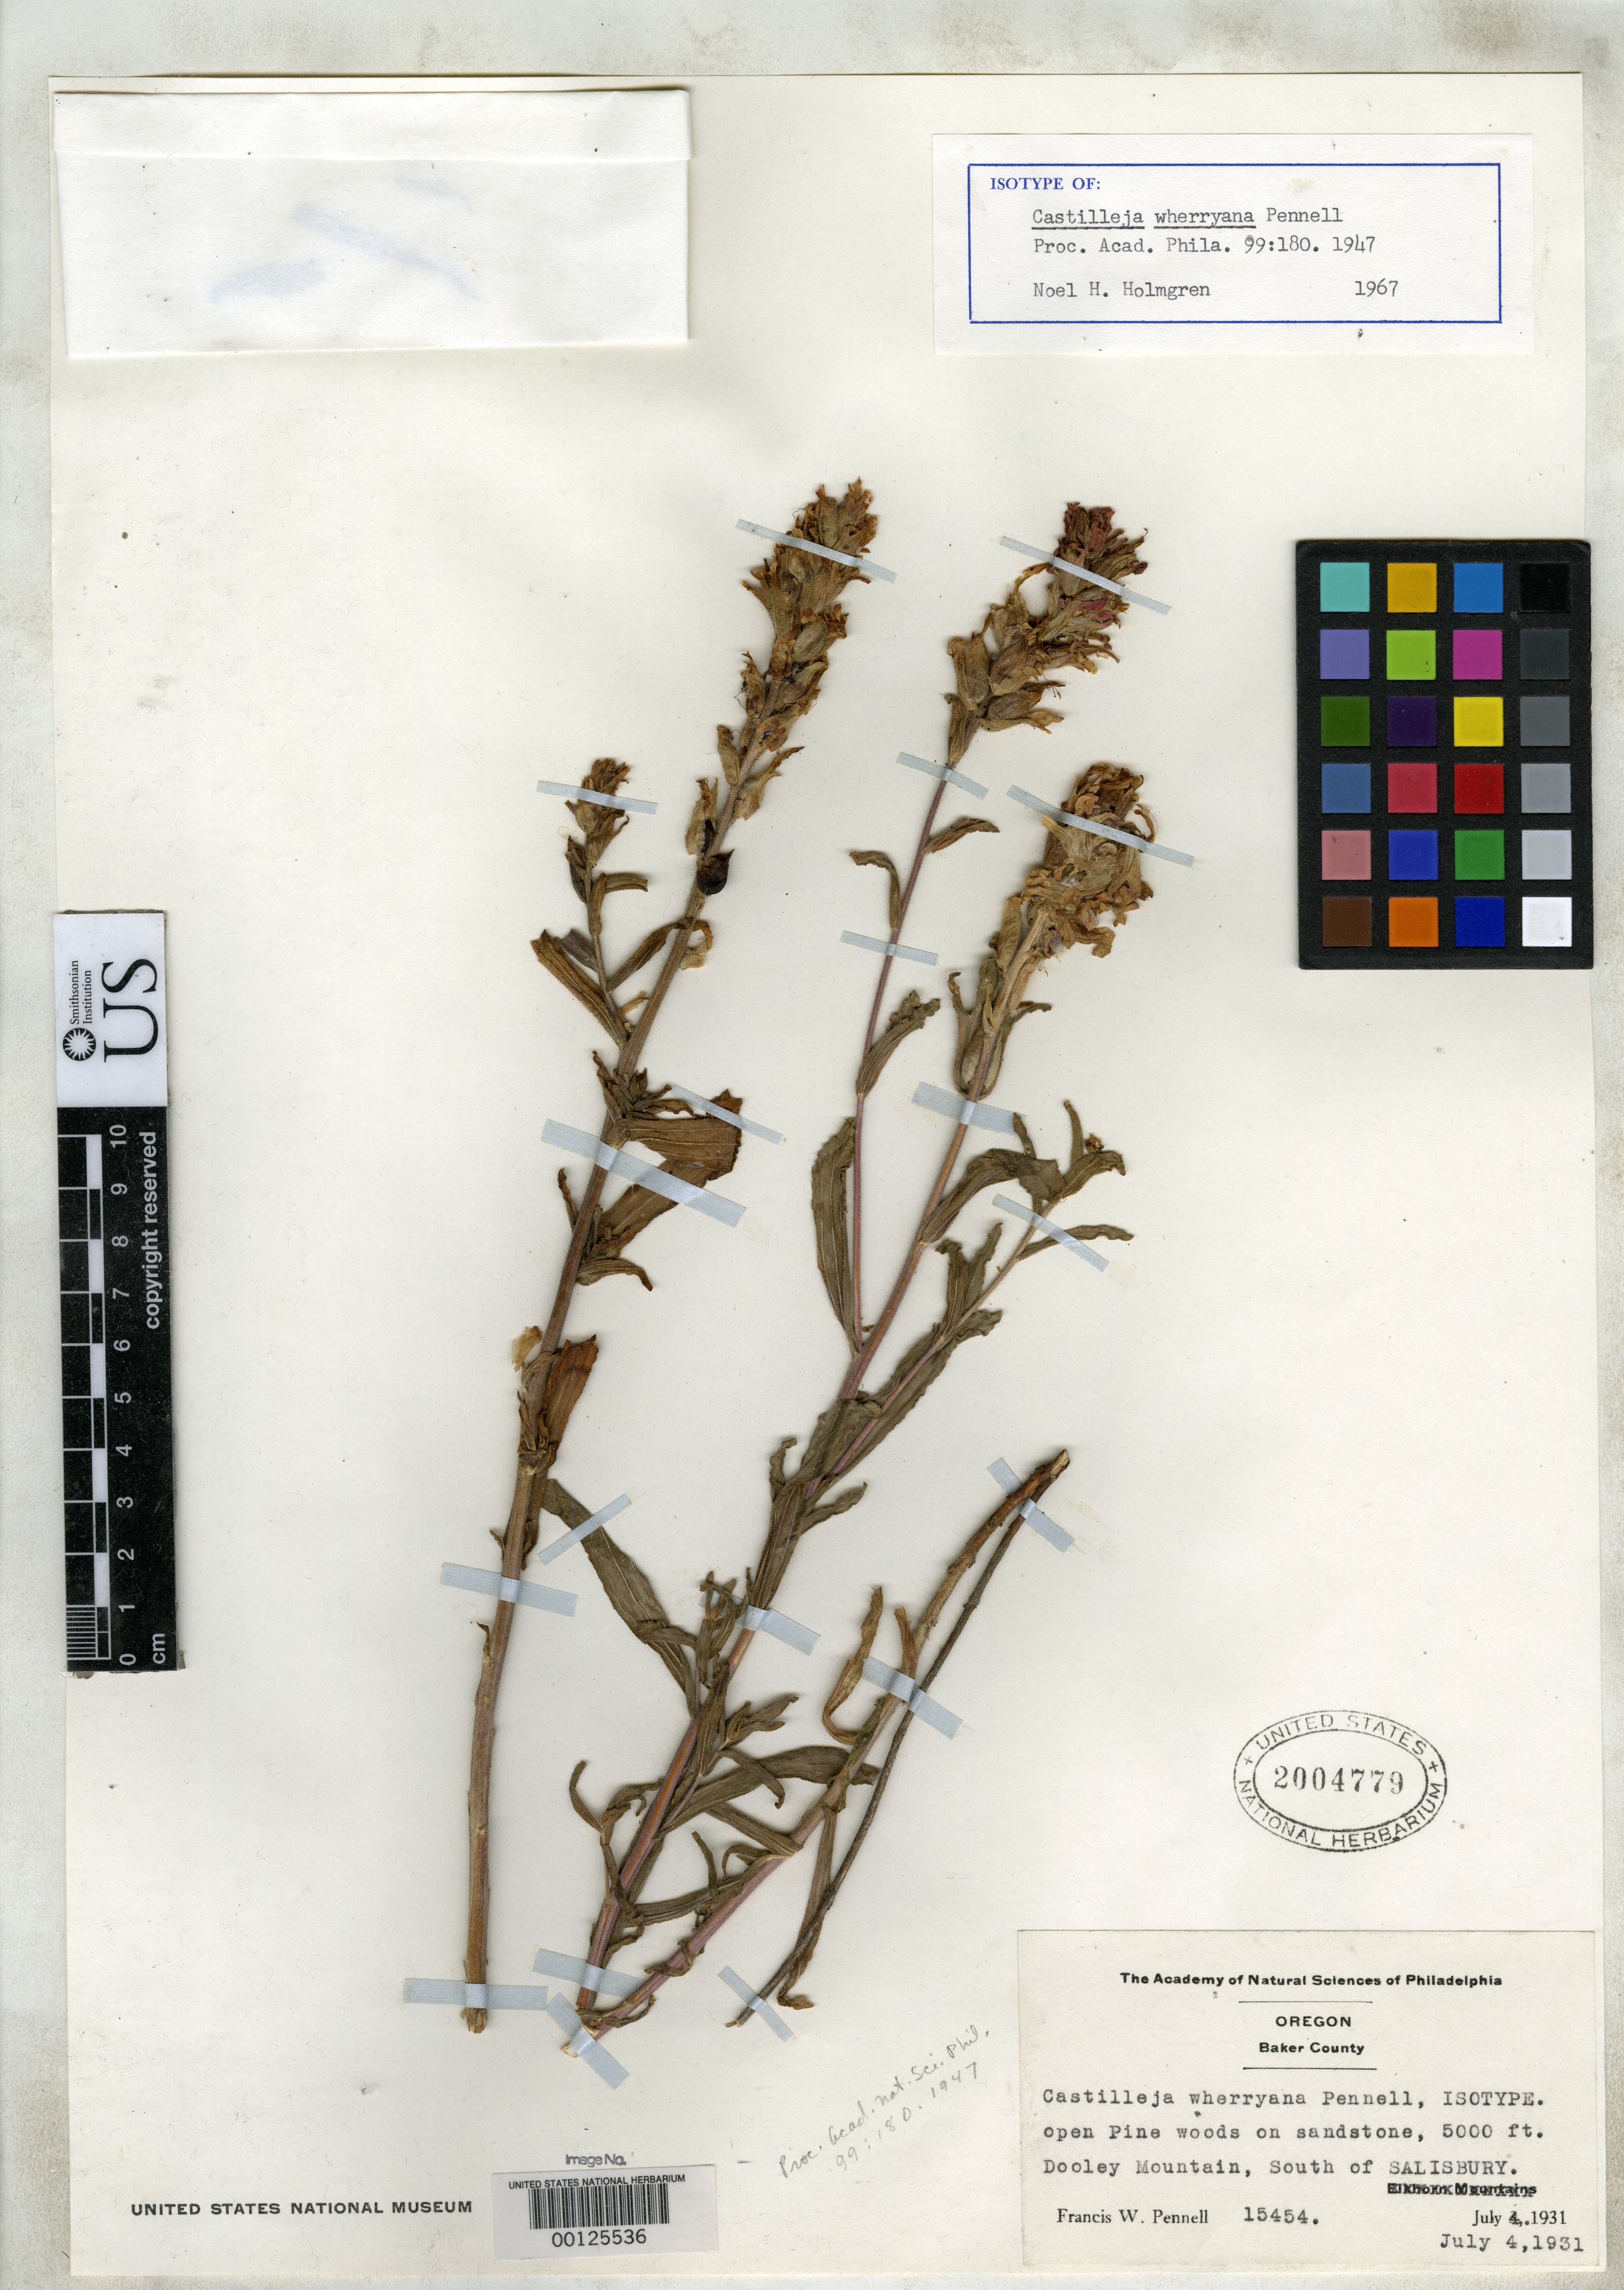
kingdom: Plantae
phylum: Tracheophyta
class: Magnoliopsida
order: Lamiales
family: Orobanchaceae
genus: Castilleja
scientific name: Castilleja wherryana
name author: Pennell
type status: Isotype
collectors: F. W. Pennell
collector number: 15454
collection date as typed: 04 Jul 1931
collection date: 1931-07-04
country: United States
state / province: Oregon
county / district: Baker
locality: Salisbury.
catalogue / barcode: US 2004779